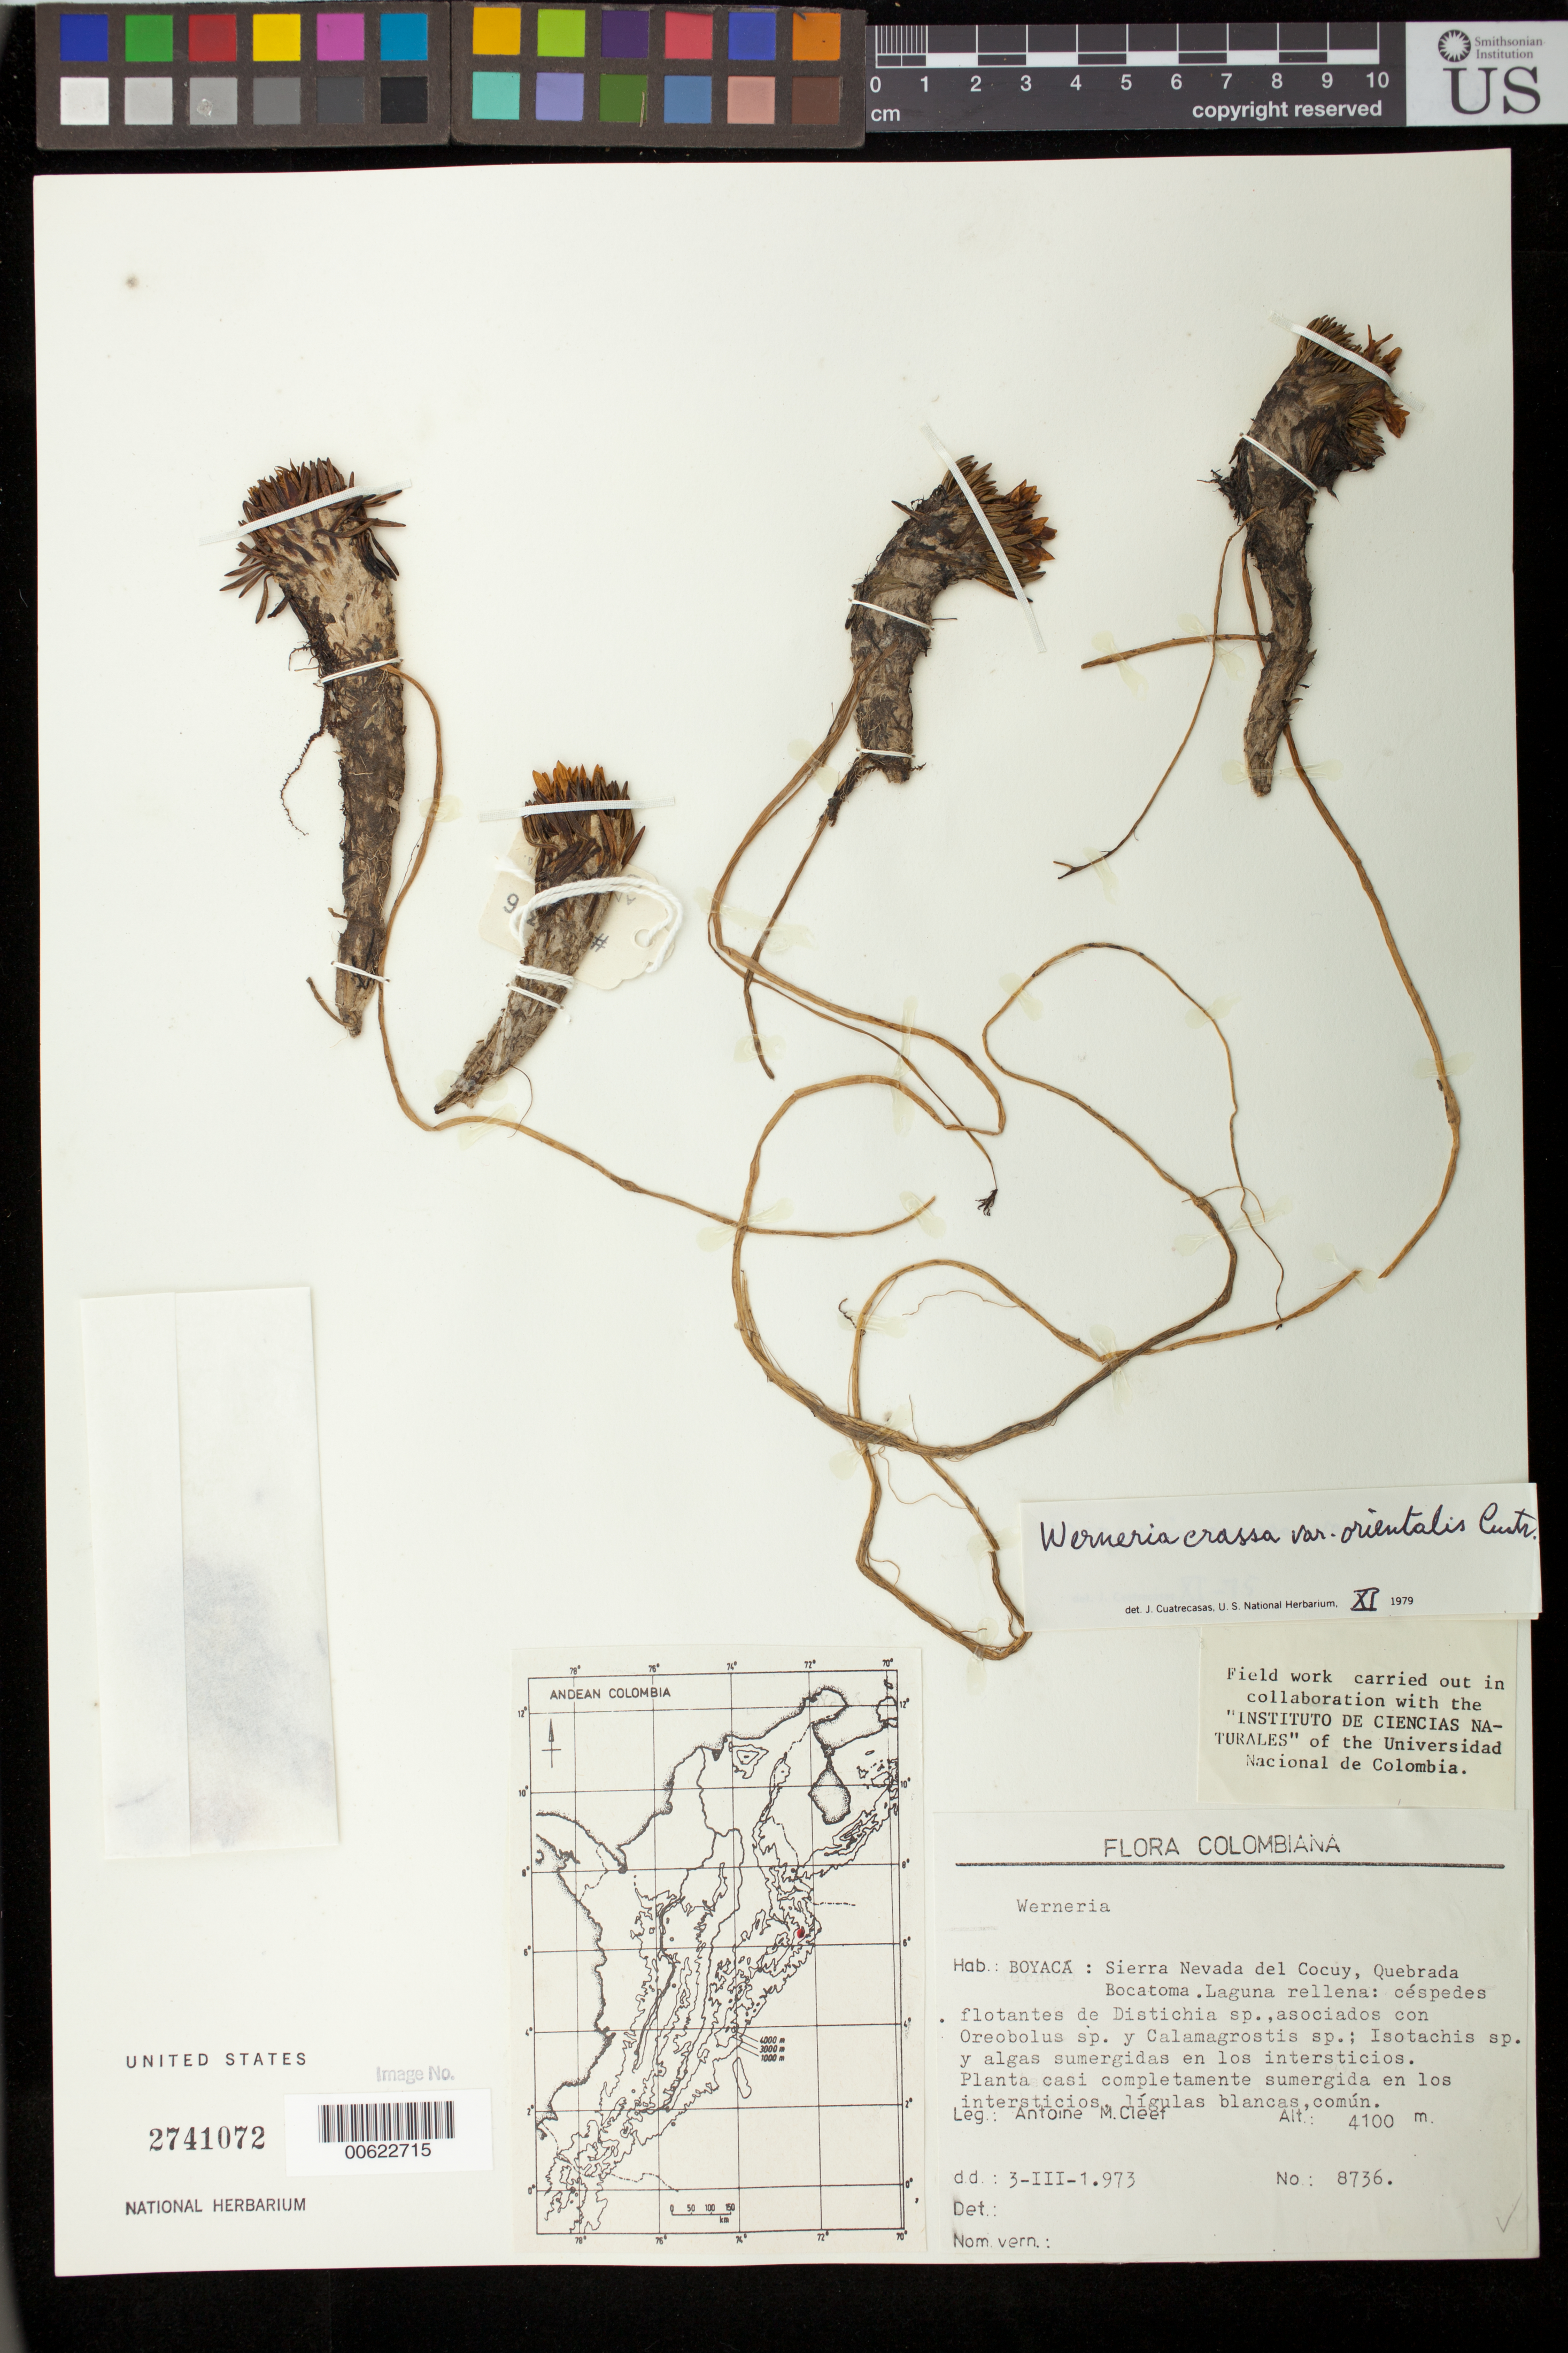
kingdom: Plantae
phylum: Tracheophyta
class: Magnoliopsida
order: Asterales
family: Asteraceae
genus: Xenophyllum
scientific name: Xenophyllum crassum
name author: (S.F. Blake) V.A. Funk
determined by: Funk, Vicki A., (BOT), Smithsonian Institution - National Museum of Natural History (UNITED STATES)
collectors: A. M. Cleef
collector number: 8736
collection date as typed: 3 March 1973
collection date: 1973-03-03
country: Colombia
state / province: Boyacá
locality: Sierra Nevada de Cocuy, Quebrada Bocatoma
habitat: Laguna rellena: cespedes flotantes de Distichia sp.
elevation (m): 4100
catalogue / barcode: US 2741072